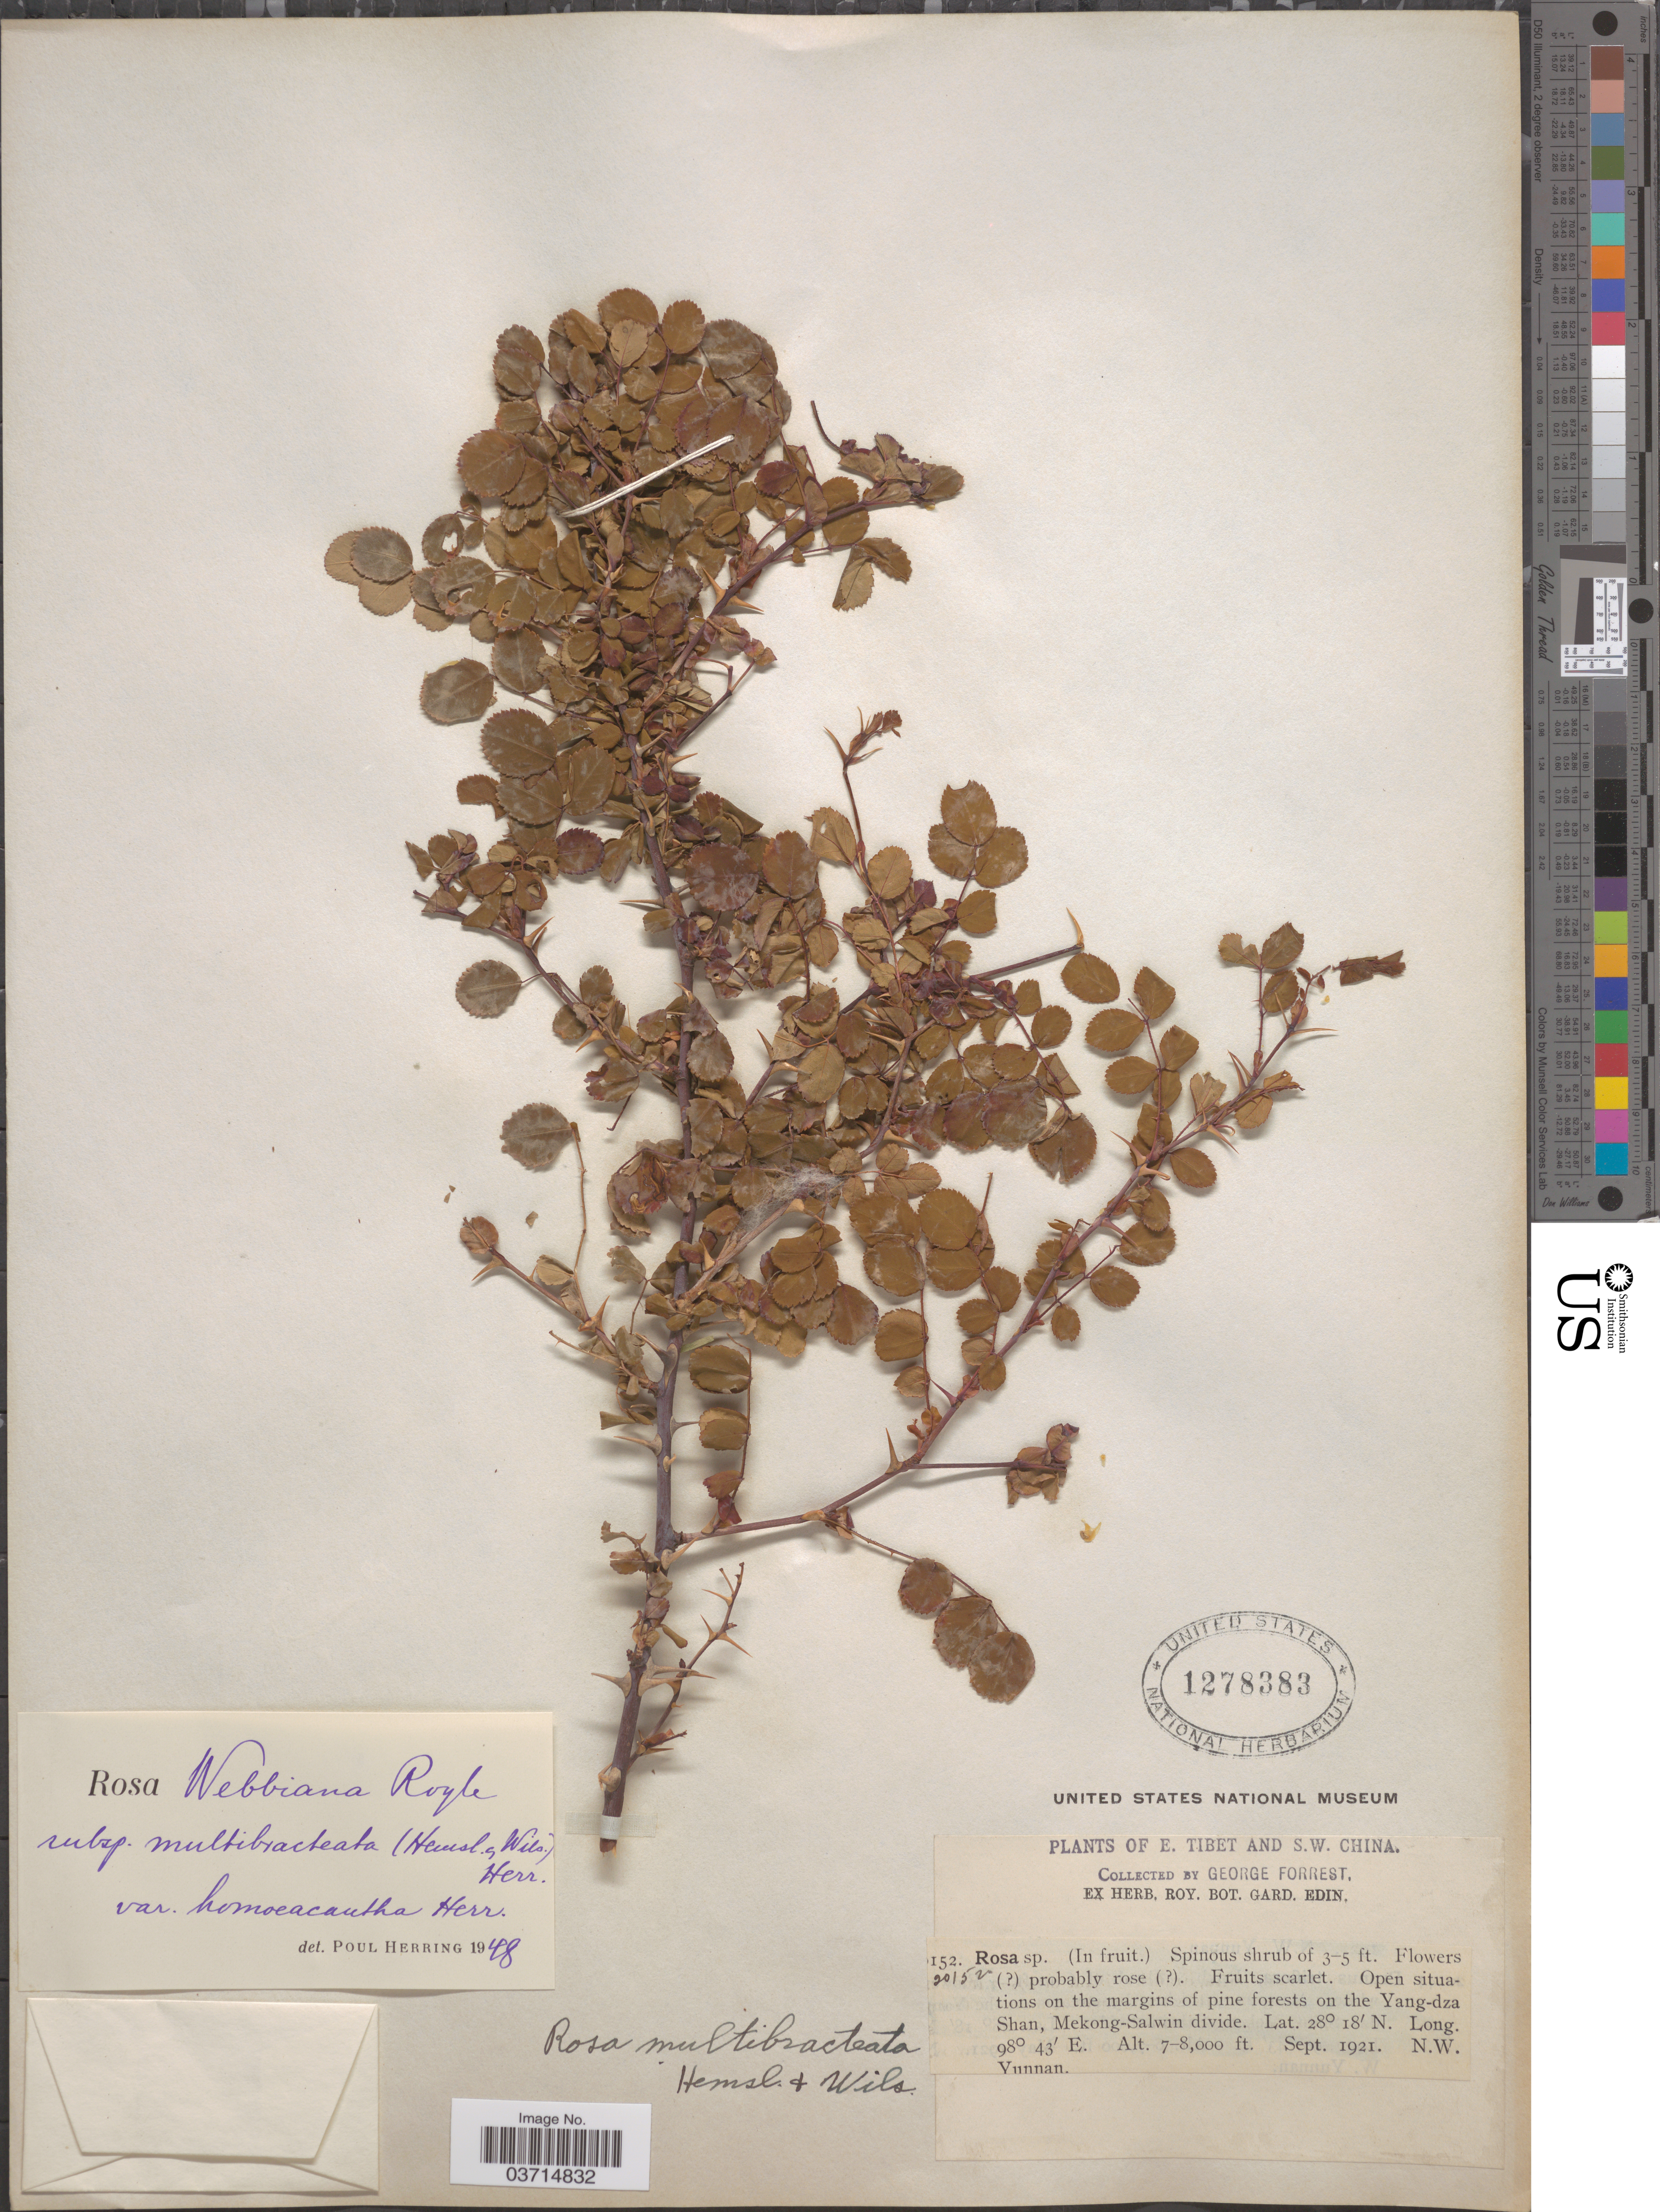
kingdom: Plantae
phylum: Tracheophyta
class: Magnoliopsida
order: Rosales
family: Rosaceae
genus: Rosa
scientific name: Rosa multibracteata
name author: Hemsl. & E.H. Wilson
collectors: G. Forrest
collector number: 20152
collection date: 1921-09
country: China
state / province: Yunnan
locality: S.W. China. On the Yang-dza Shan, Mekong-Salwin divide. N.W. Yunnan.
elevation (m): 2134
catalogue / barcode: US 1278383